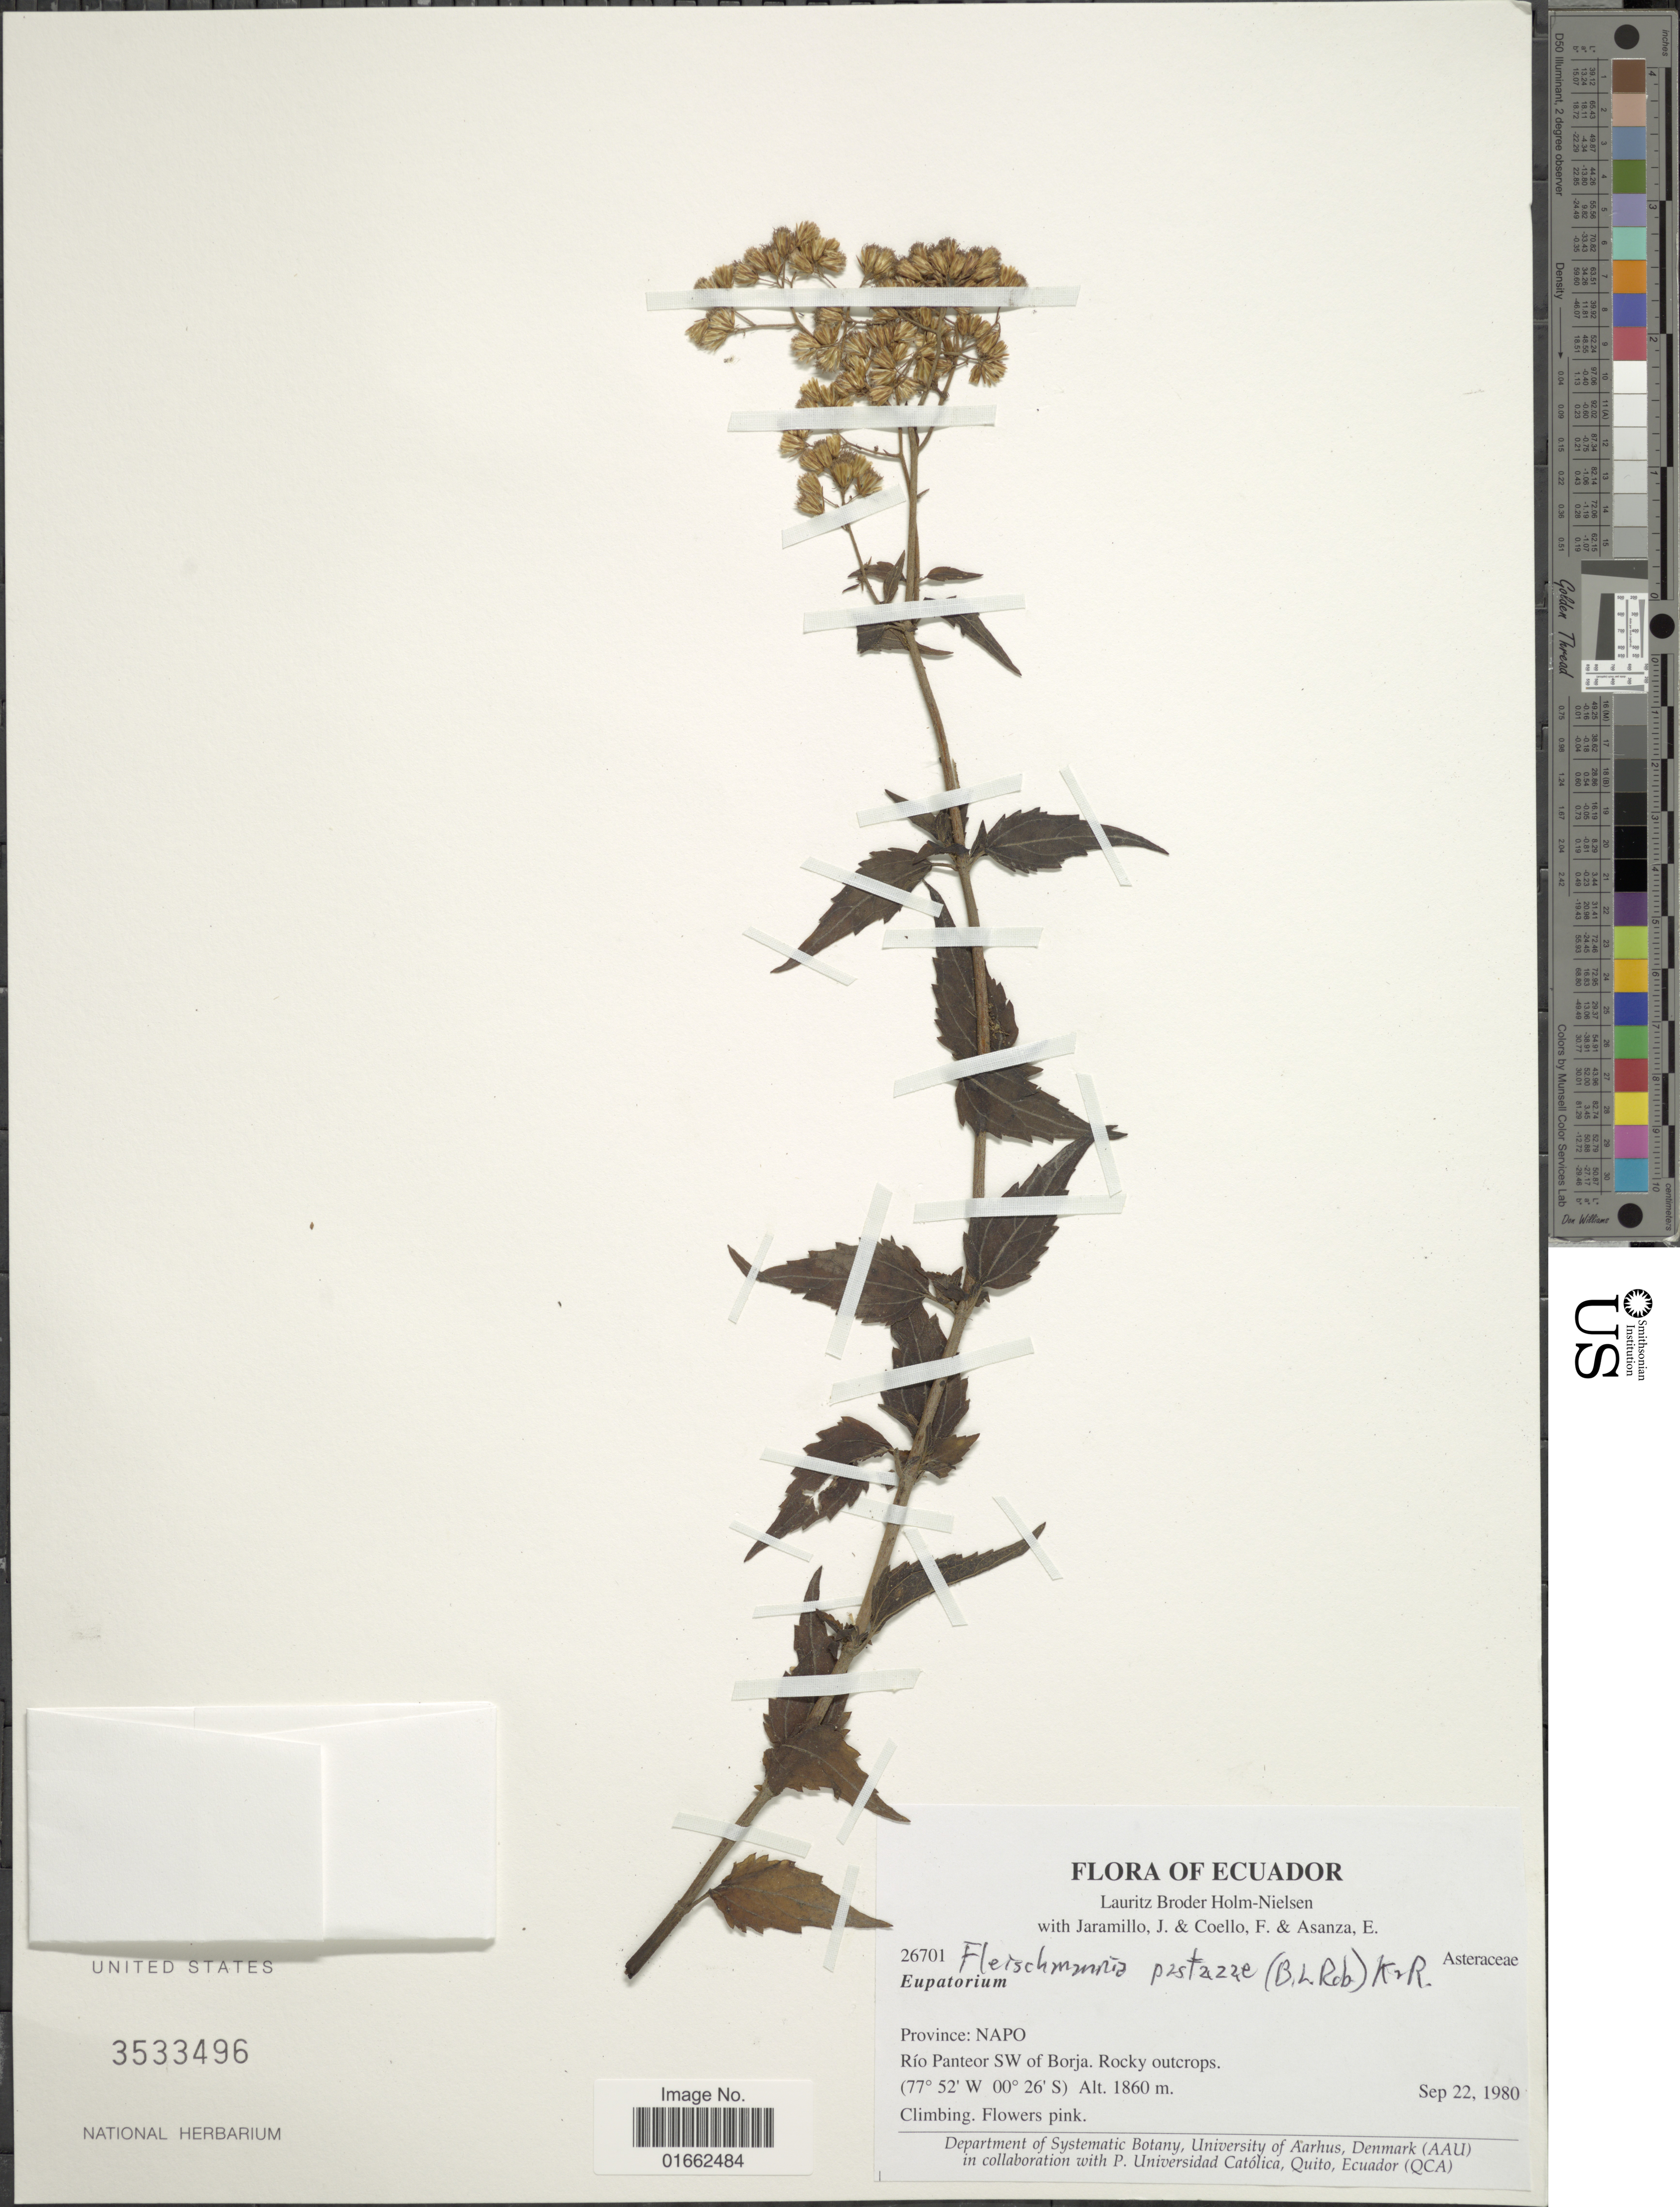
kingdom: Plantae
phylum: Tracheophyta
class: Magnoliopsida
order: Asterales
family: Asteraceae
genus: Fleischmannia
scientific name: Fleischmannia pastazae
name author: (B.L. Rob.) R.M. King & H. Rob.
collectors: L. B. Holm-Nielsen, J. Jaramillo, F. Coello & E. Asanza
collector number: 26701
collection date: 1980-09-22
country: Ecuador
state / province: Napo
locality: Province: Napo. Rio Panteor SW of Borja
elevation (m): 1860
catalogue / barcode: US 3533496